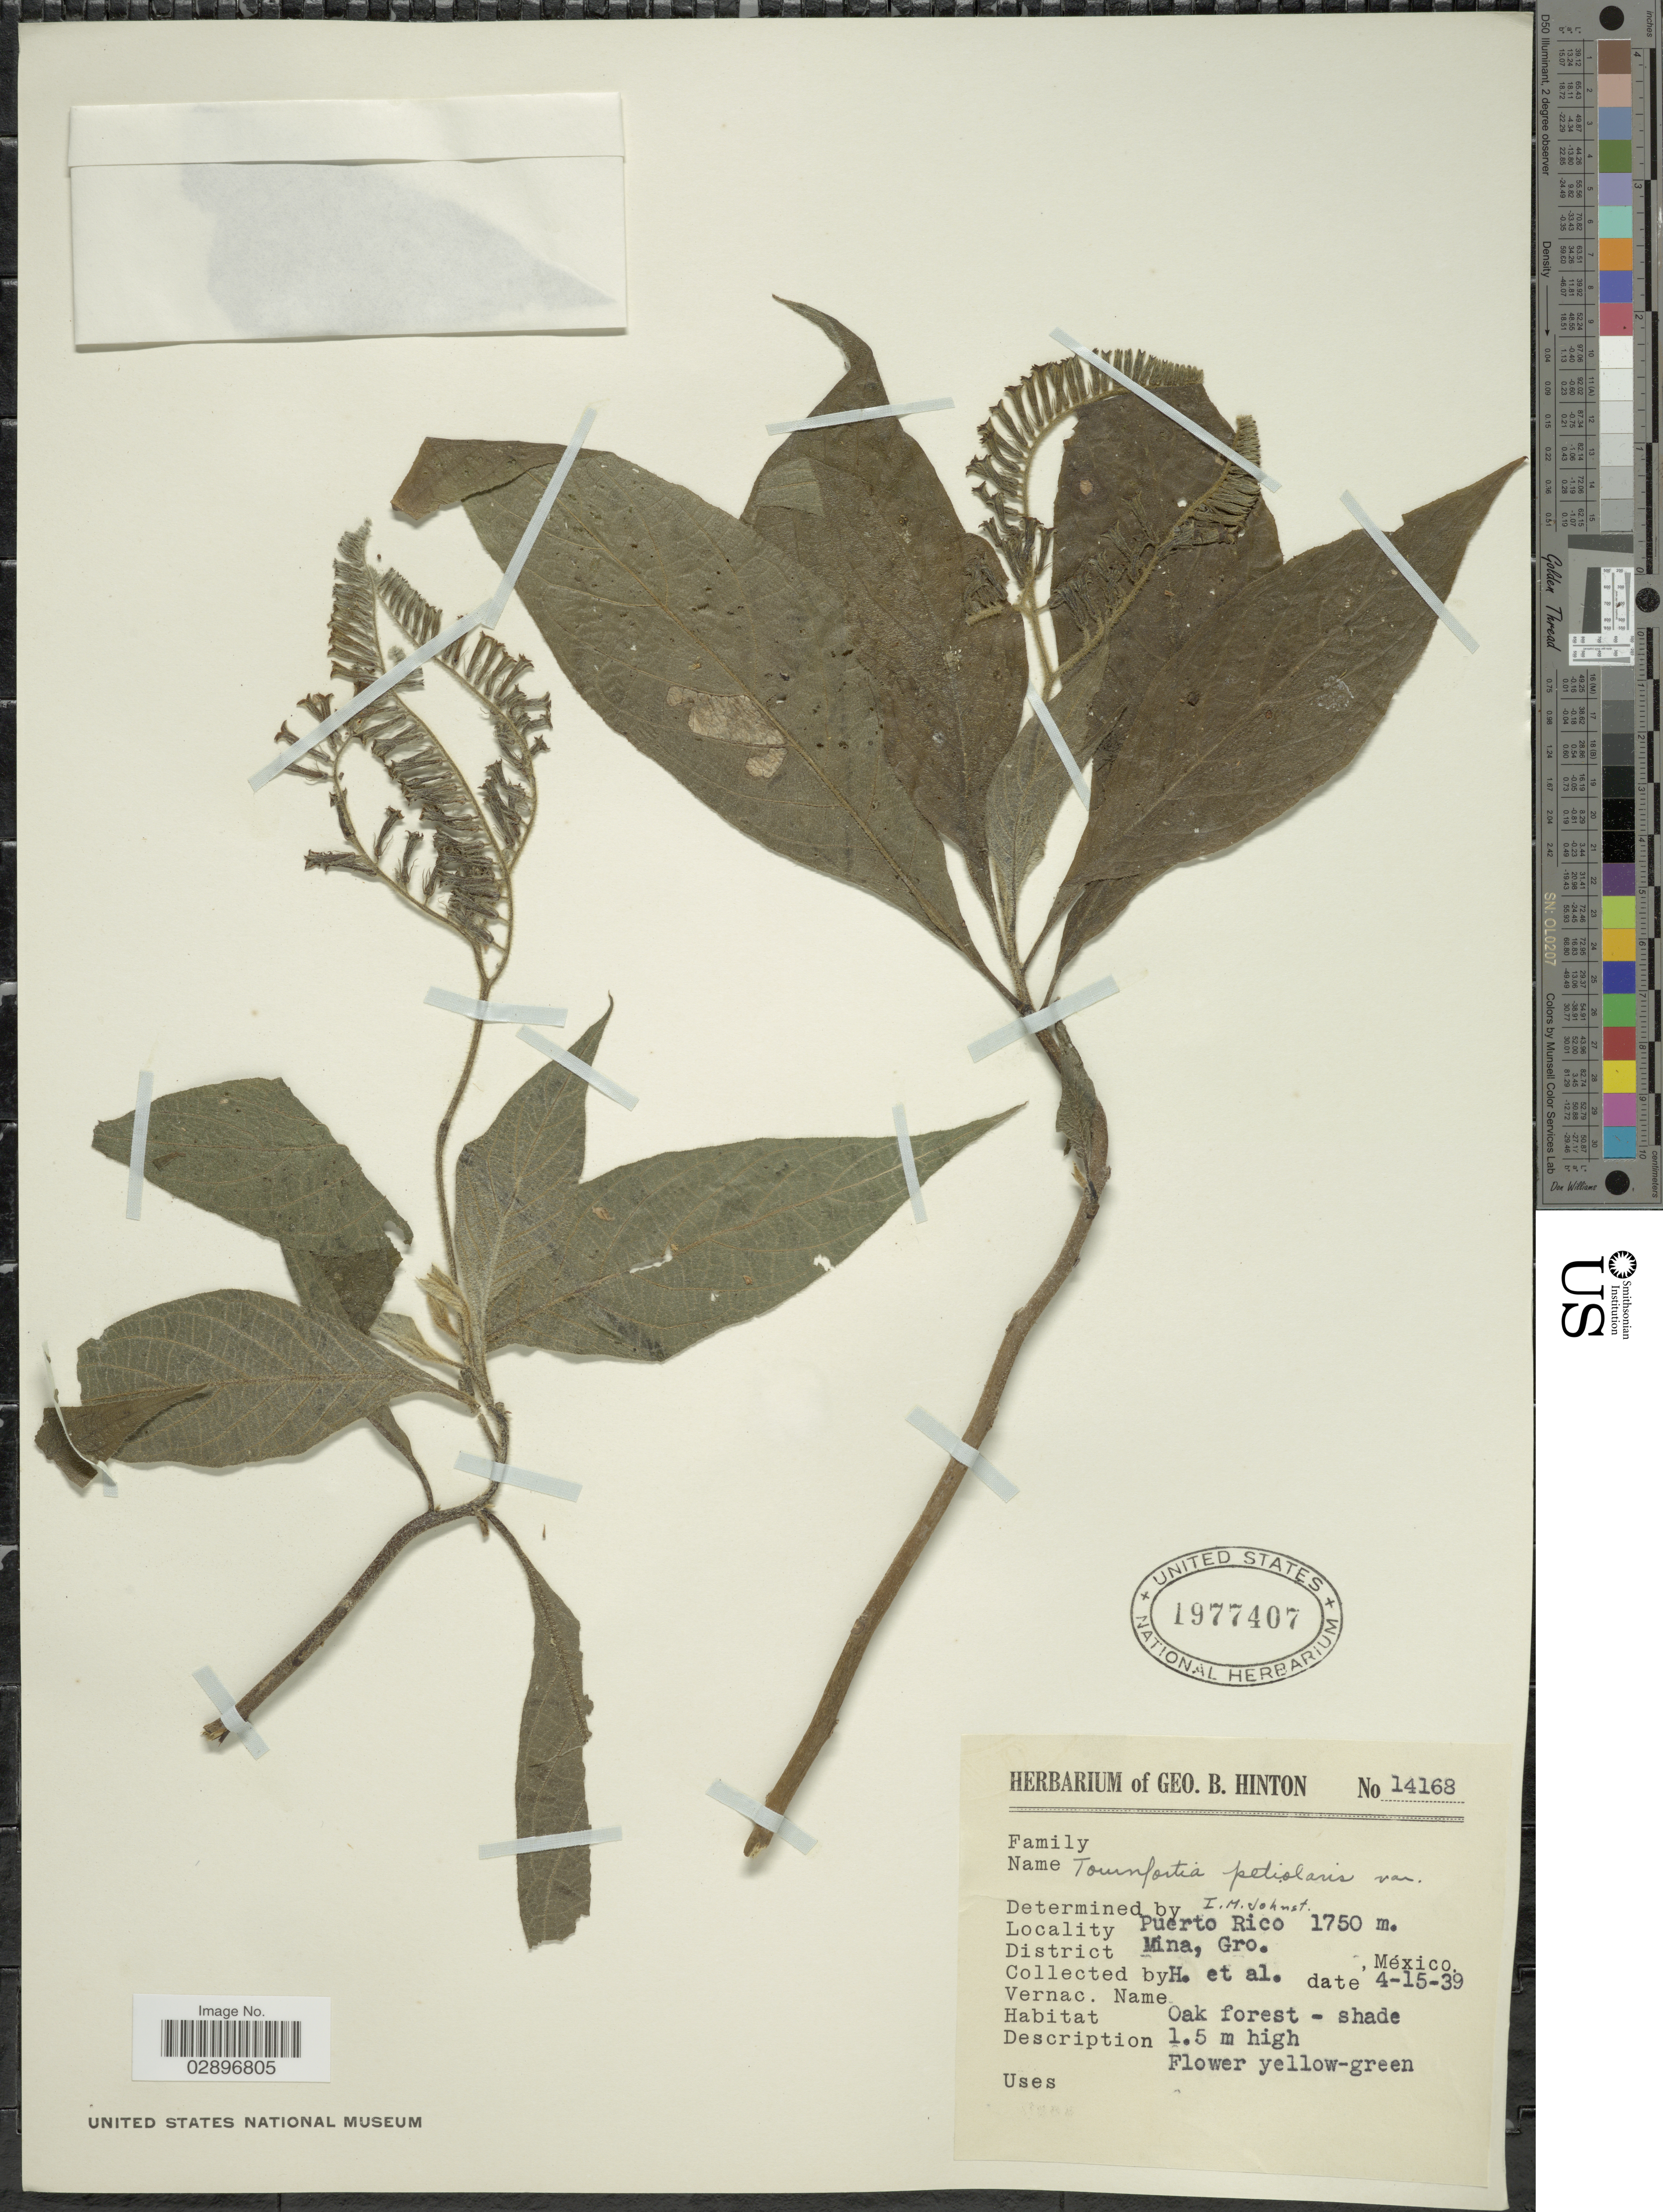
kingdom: Plantae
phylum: Tracheophyta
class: Magnoliopsida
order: Boraginales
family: Heliotropiaceae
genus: Tournefortia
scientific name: Tournefortia petiolaris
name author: DC.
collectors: G. B. Hinton & et al.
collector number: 14168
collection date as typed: Transcribed d/m/y: 15/4/39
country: Mexico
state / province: Guerrero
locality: Puerto Rico. District Mina.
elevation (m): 1750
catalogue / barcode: US 1977407